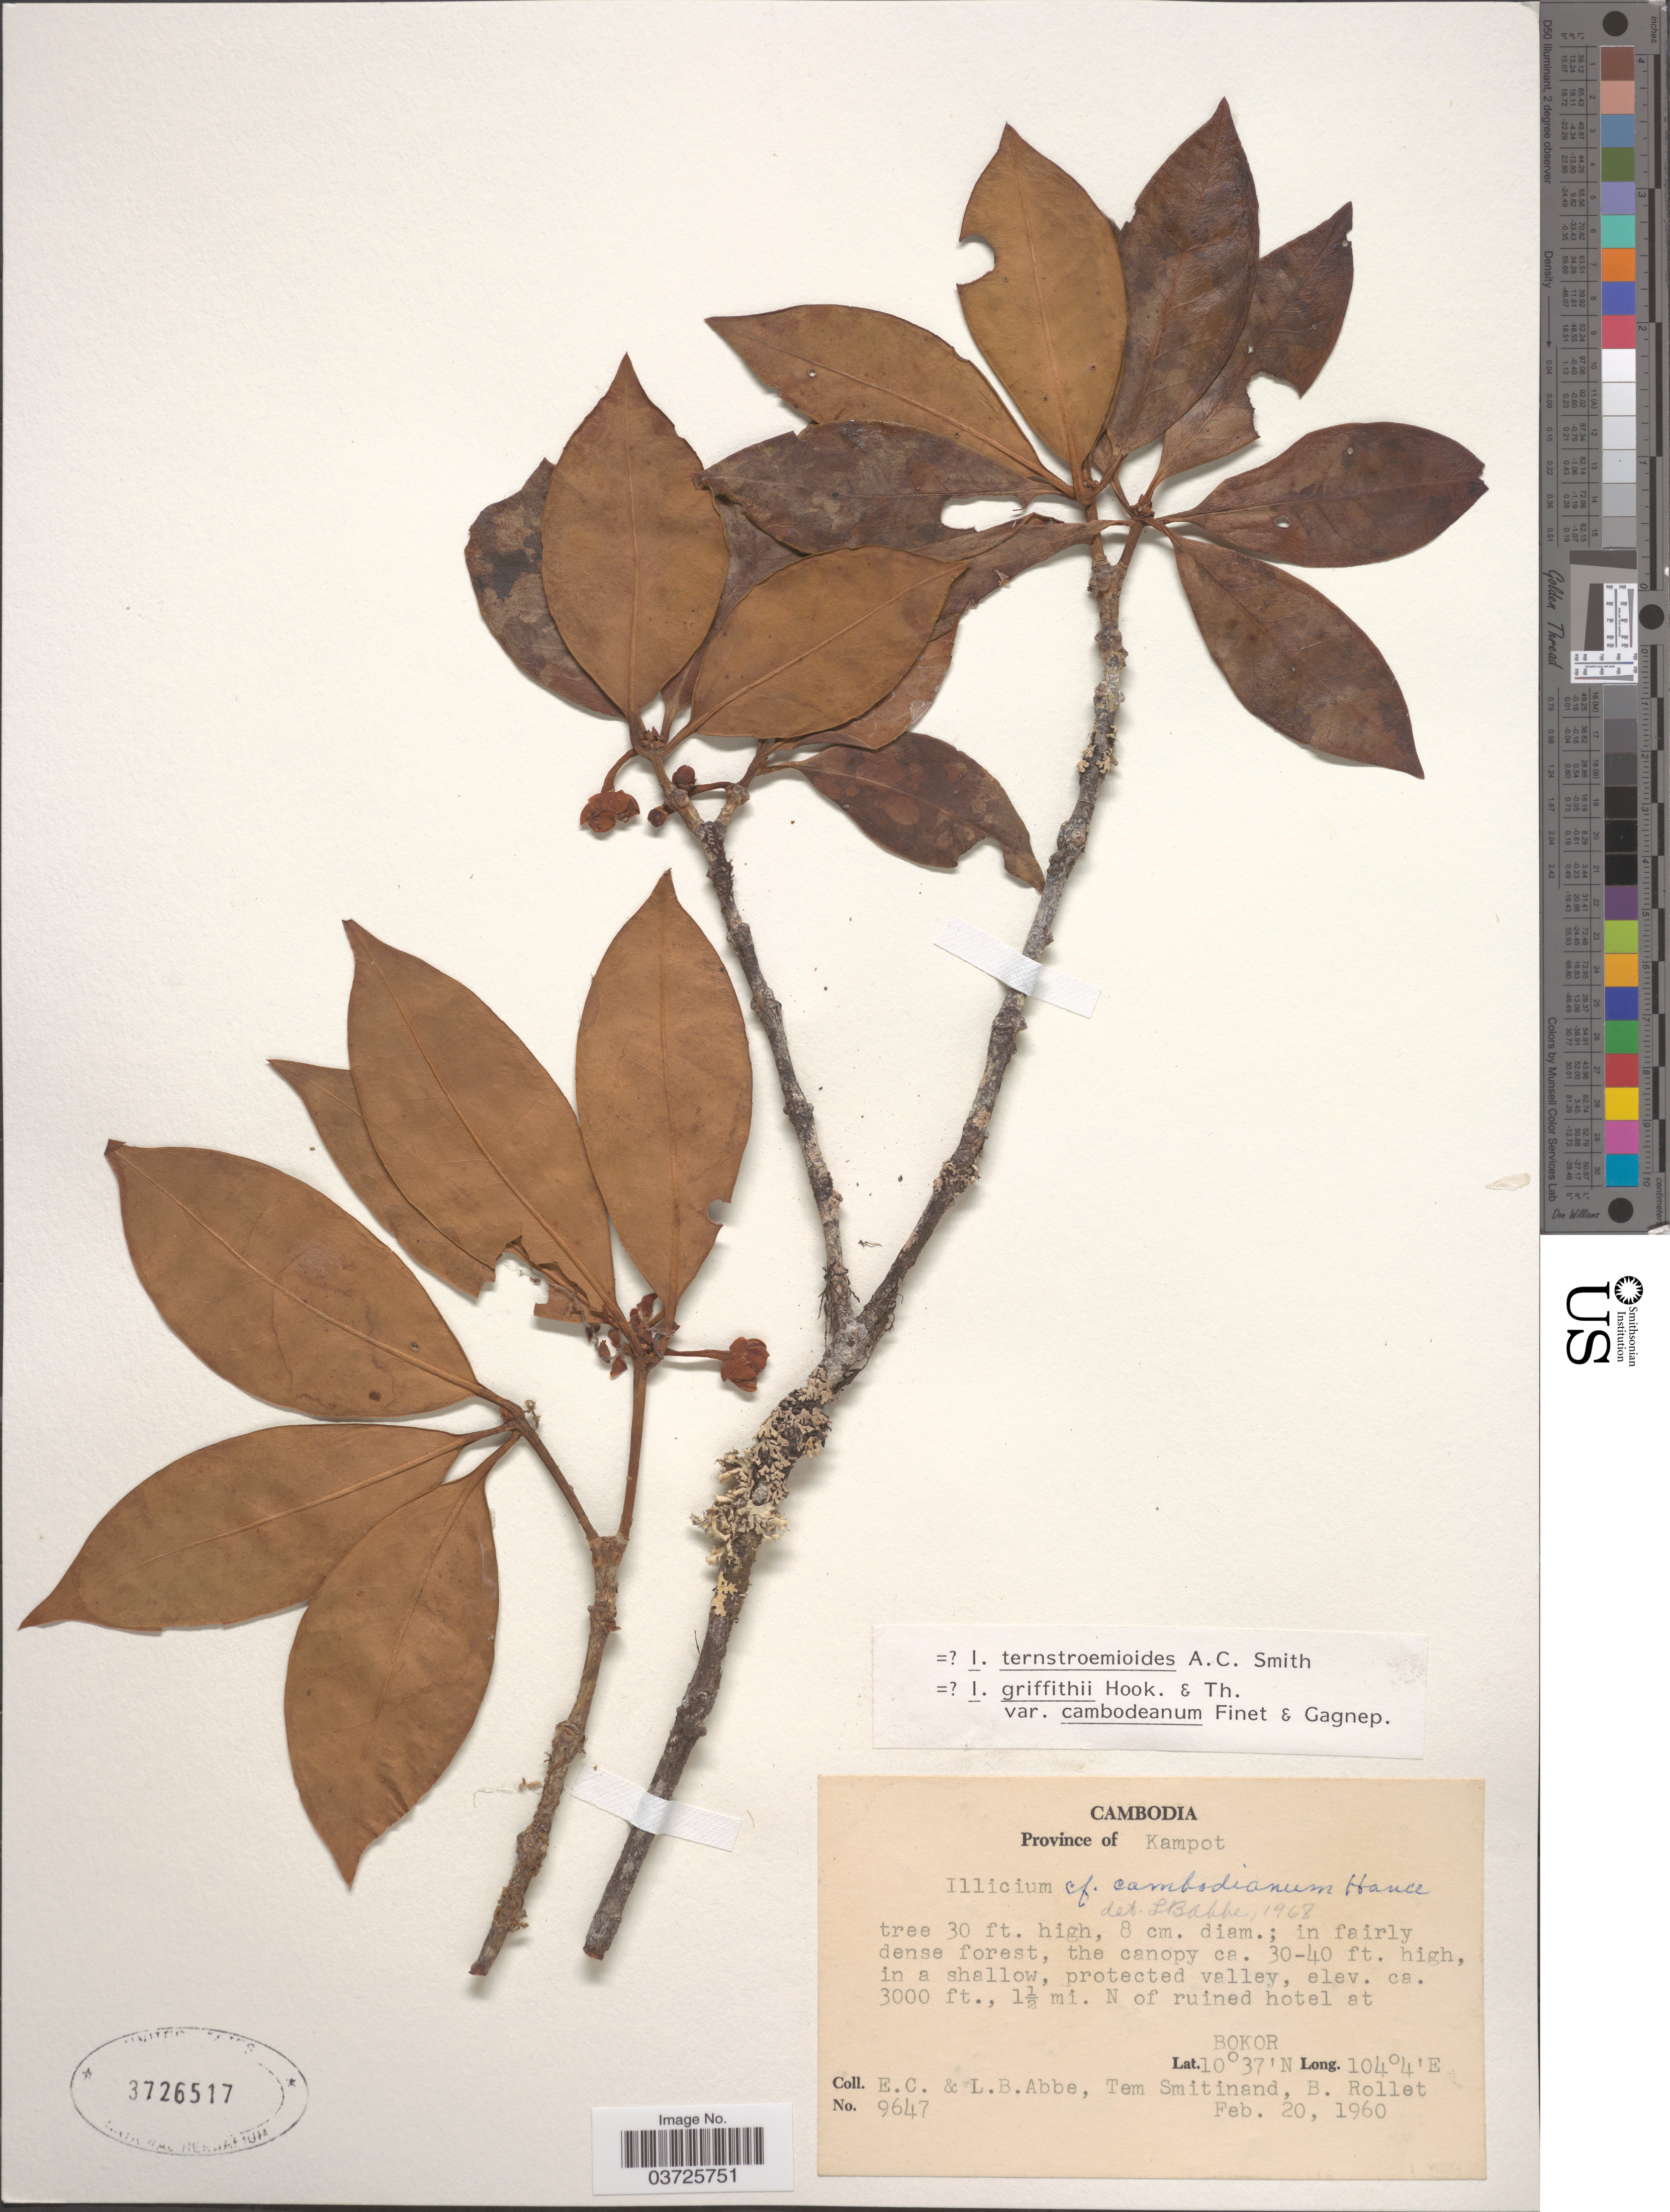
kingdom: Plantae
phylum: Tracheophyta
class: Magnoliopsida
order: Austrobaileyales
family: Schisandraceae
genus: Illicium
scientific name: Illicium cambodianum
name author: Hance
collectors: E. C. Abbe, L. B. Abbe, T. Smitinand & B. Rollet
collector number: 9647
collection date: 1960-02-20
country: Cambodia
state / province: Kâmpât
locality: Province of Kampot. In a shallow, protected valley, 1½ mi. N of ruined hotel at Bokor.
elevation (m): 914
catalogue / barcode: US 3726517